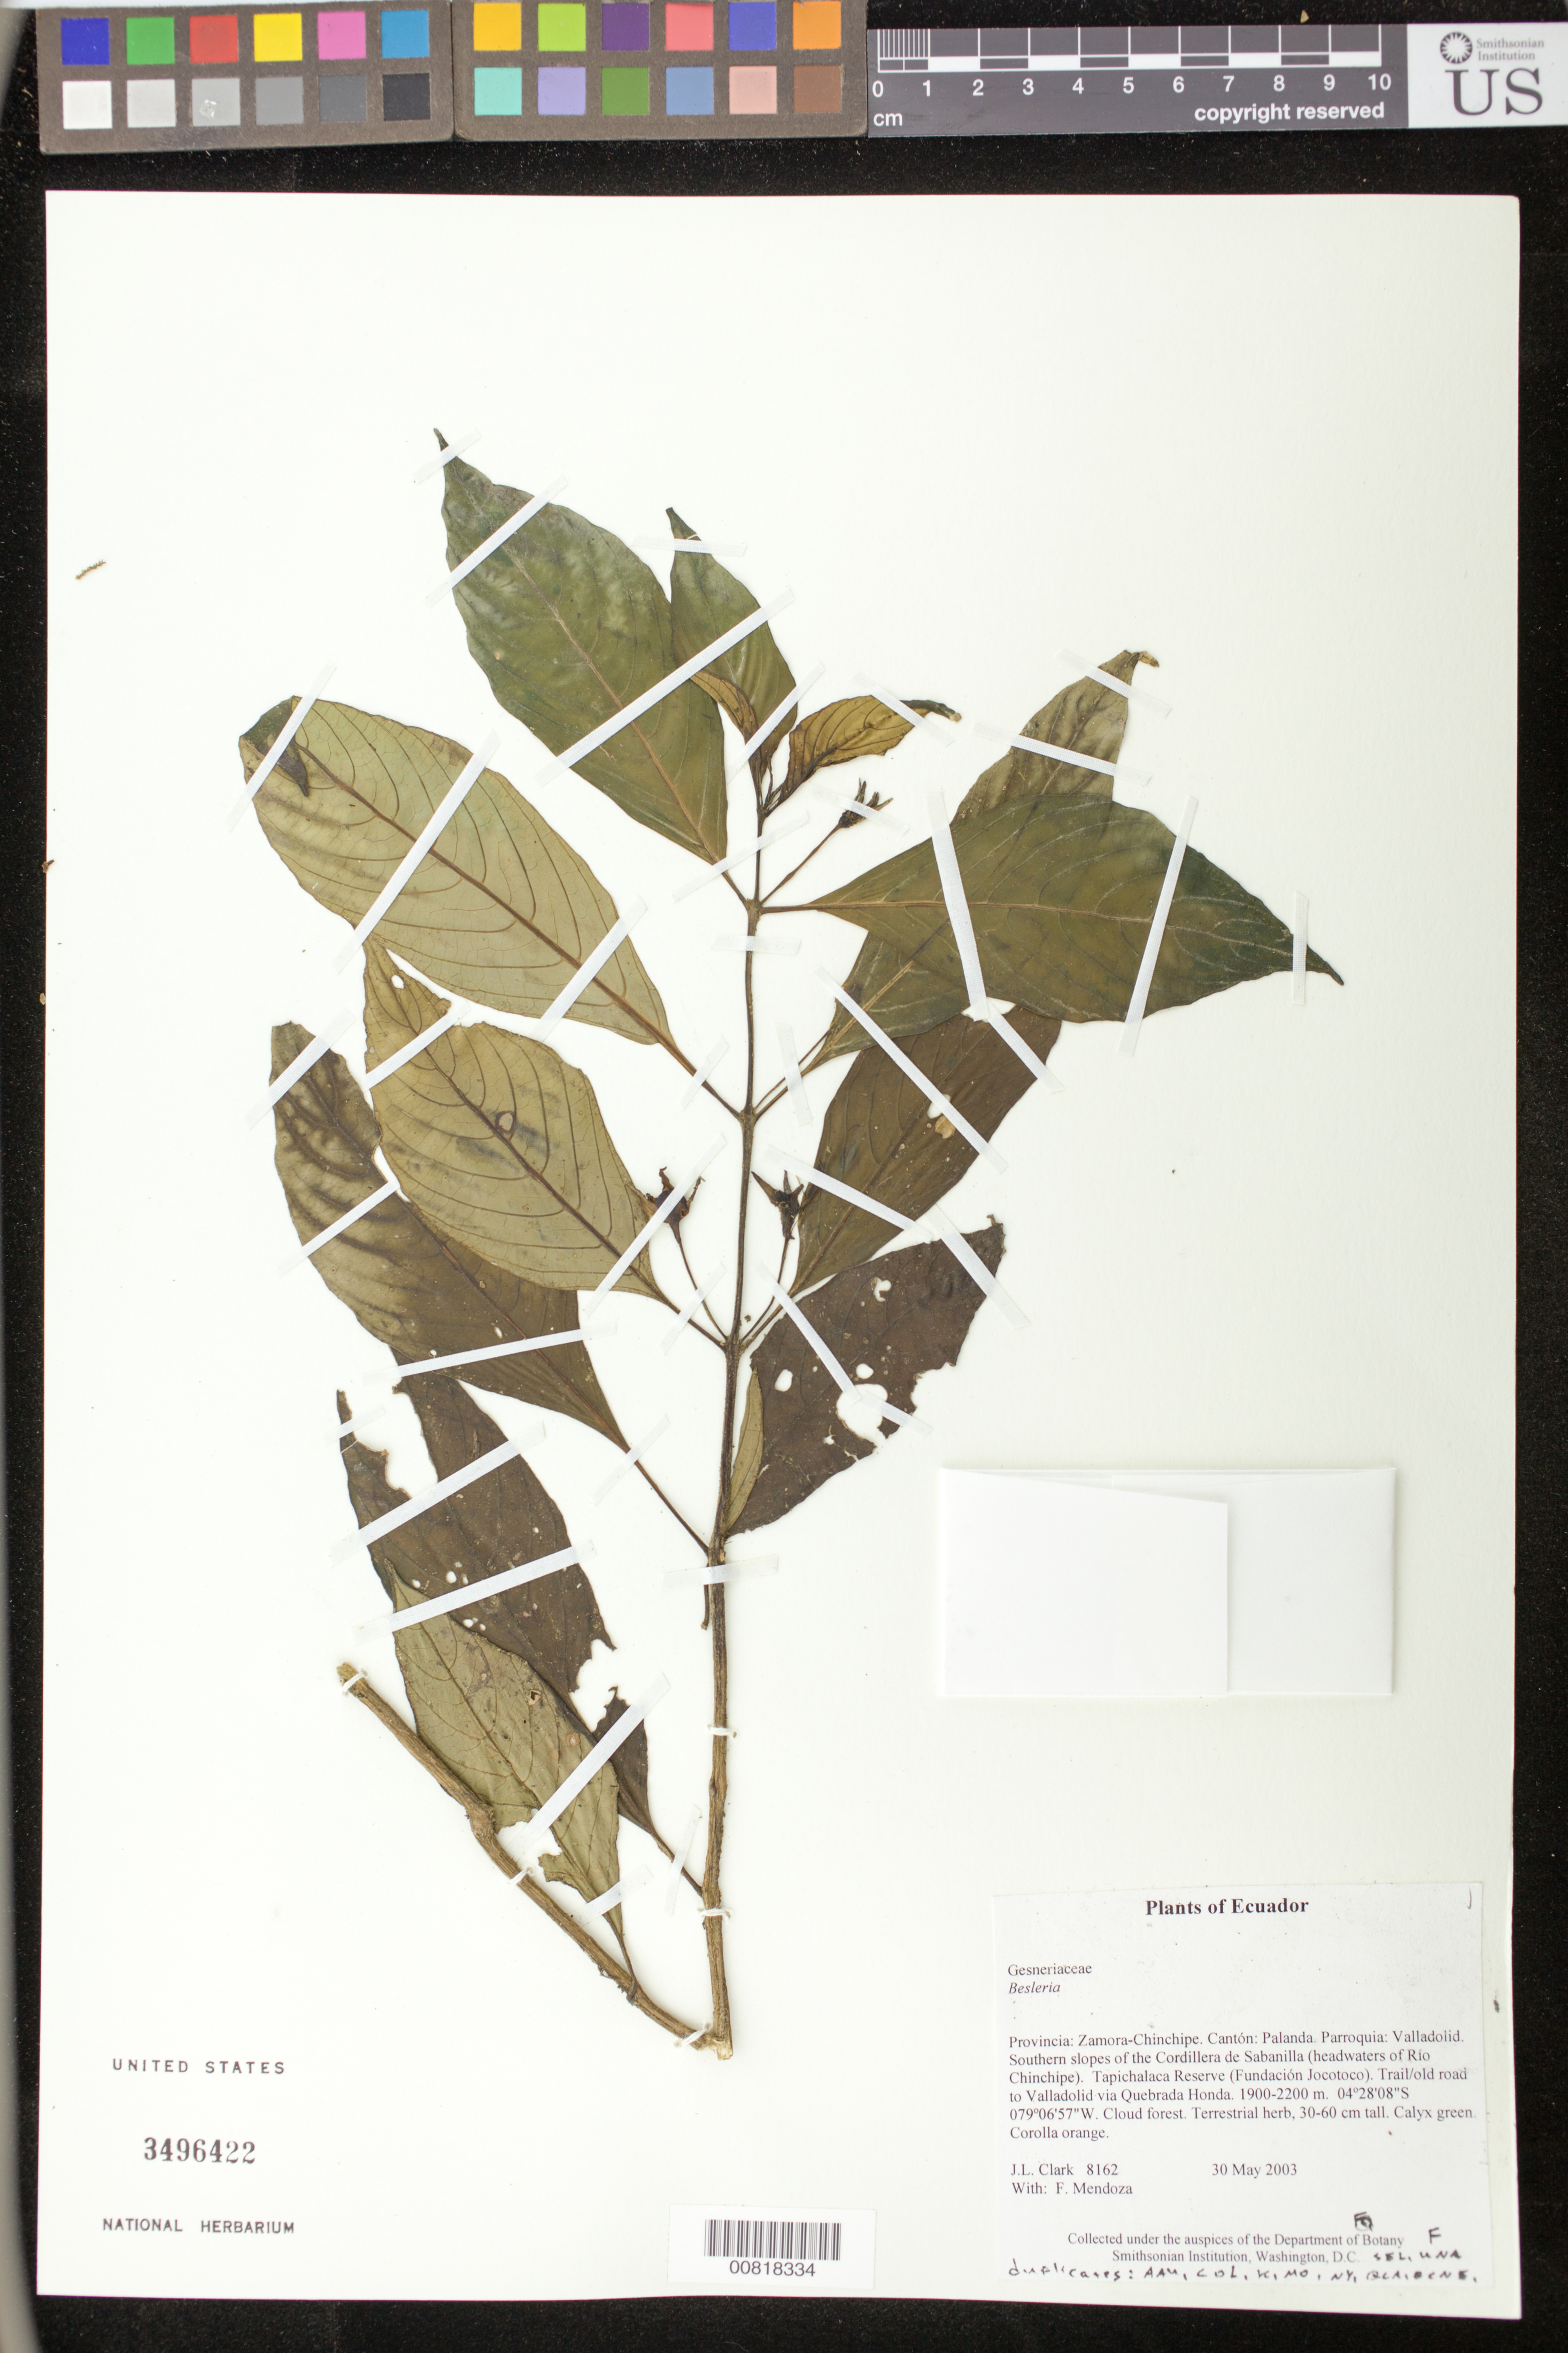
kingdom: Plantae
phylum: Tracheophyta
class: Magnoliopsida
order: Lamiales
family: Gesneriaceae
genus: Besleria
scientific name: Besleria sp.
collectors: J. L. Clark & F. Mendoza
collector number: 8162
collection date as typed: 30 May 2003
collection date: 2003-05-30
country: Ecuador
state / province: Zamora-Chinchipe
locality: Palanda. Parroquia: Valladolid. Southern slopes of the Cordillera de Sabanilla (headwaters of Río Chinchipe). Tapichalaca Reserve (Fundación Jocotoco). Trail/old road to Valladolid via Quebrada Honda.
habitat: Cloud forest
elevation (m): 1900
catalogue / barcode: US 3496422